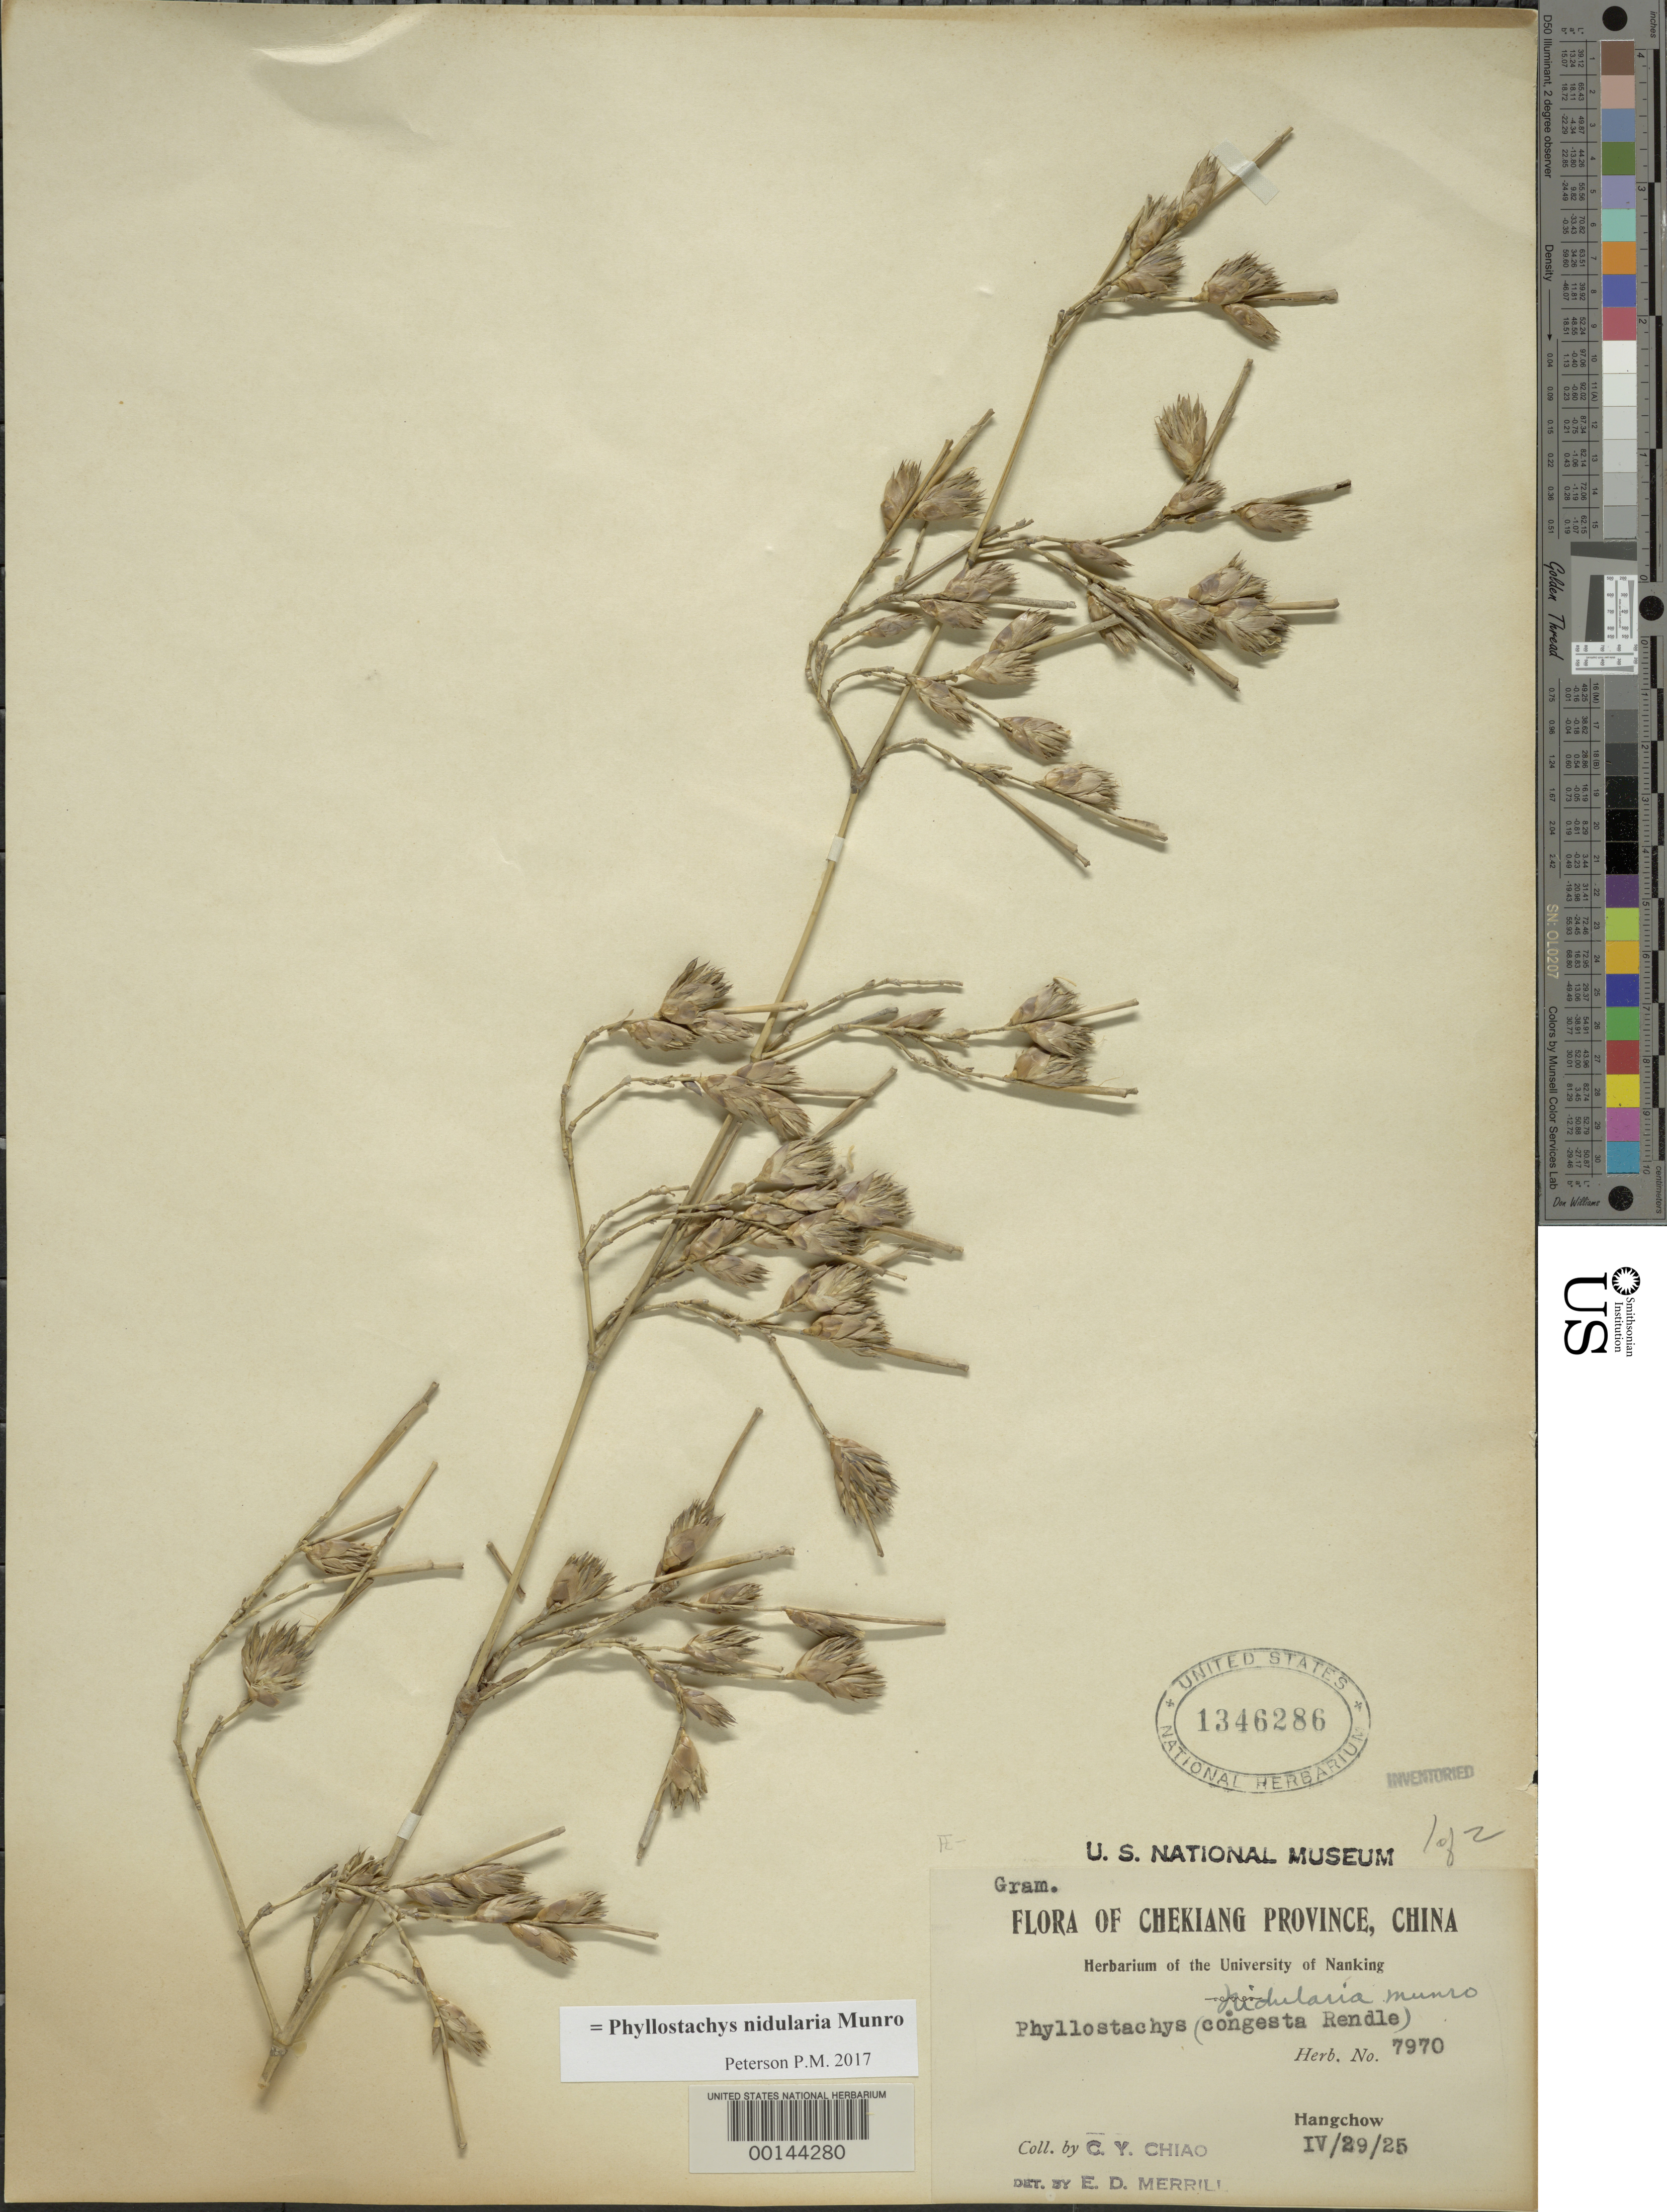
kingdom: Plantae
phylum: Tracheophyta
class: Liliopsida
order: Poales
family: Poaceae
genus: Phyllostachys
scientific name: Phyllostachys nidularia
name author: Munro ex Fenzi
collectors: C. Y. Chiao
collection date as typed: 29 Apr 1925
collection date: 1925-04-29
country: China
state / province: Zhejiang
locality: Hangchow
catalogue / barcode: US 1346286